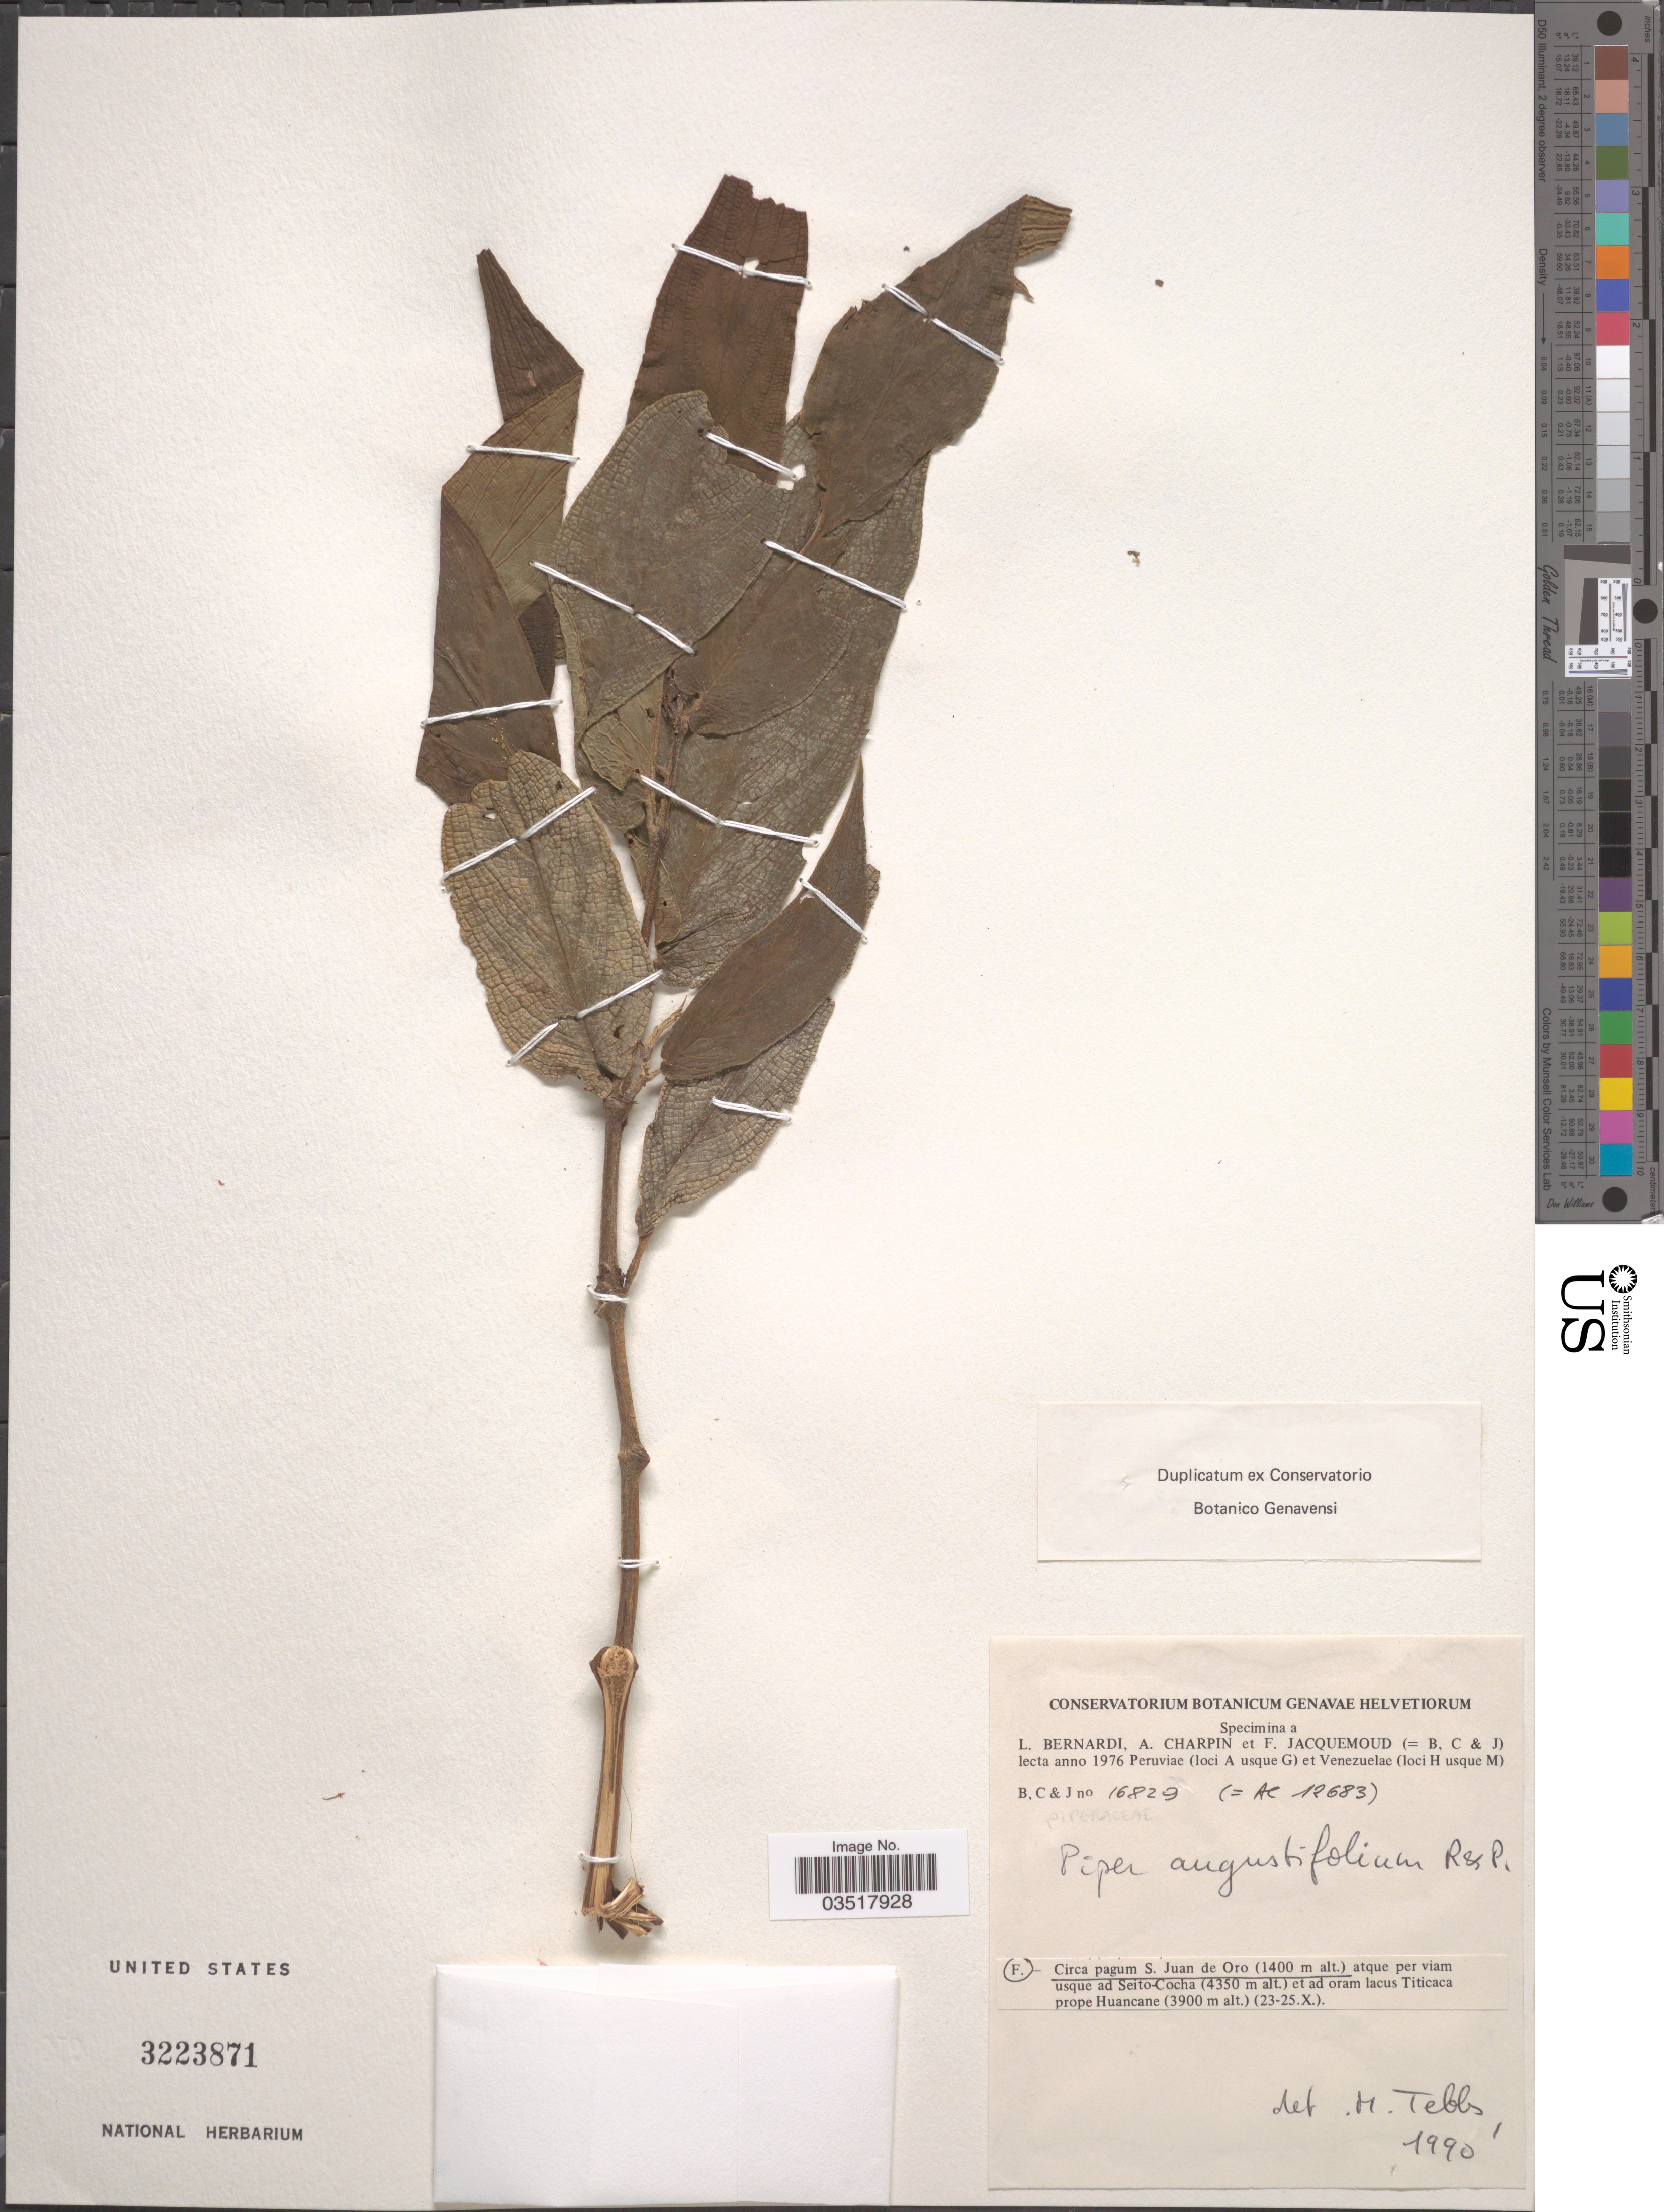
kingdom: Plantae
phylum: Tracheophyta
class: Magnoliopsida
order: Piperales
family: Piperaceae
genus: Piper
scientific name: Piper angustifolium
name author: Lam.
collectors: L. Bernardi, A. Charpin & F. Jacquemoud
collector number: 16829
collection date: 1976-10-23/1976-10-25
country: Peru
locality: Circa pagum S. Juan de Oro.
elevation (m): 1400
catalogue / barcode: US 3223871